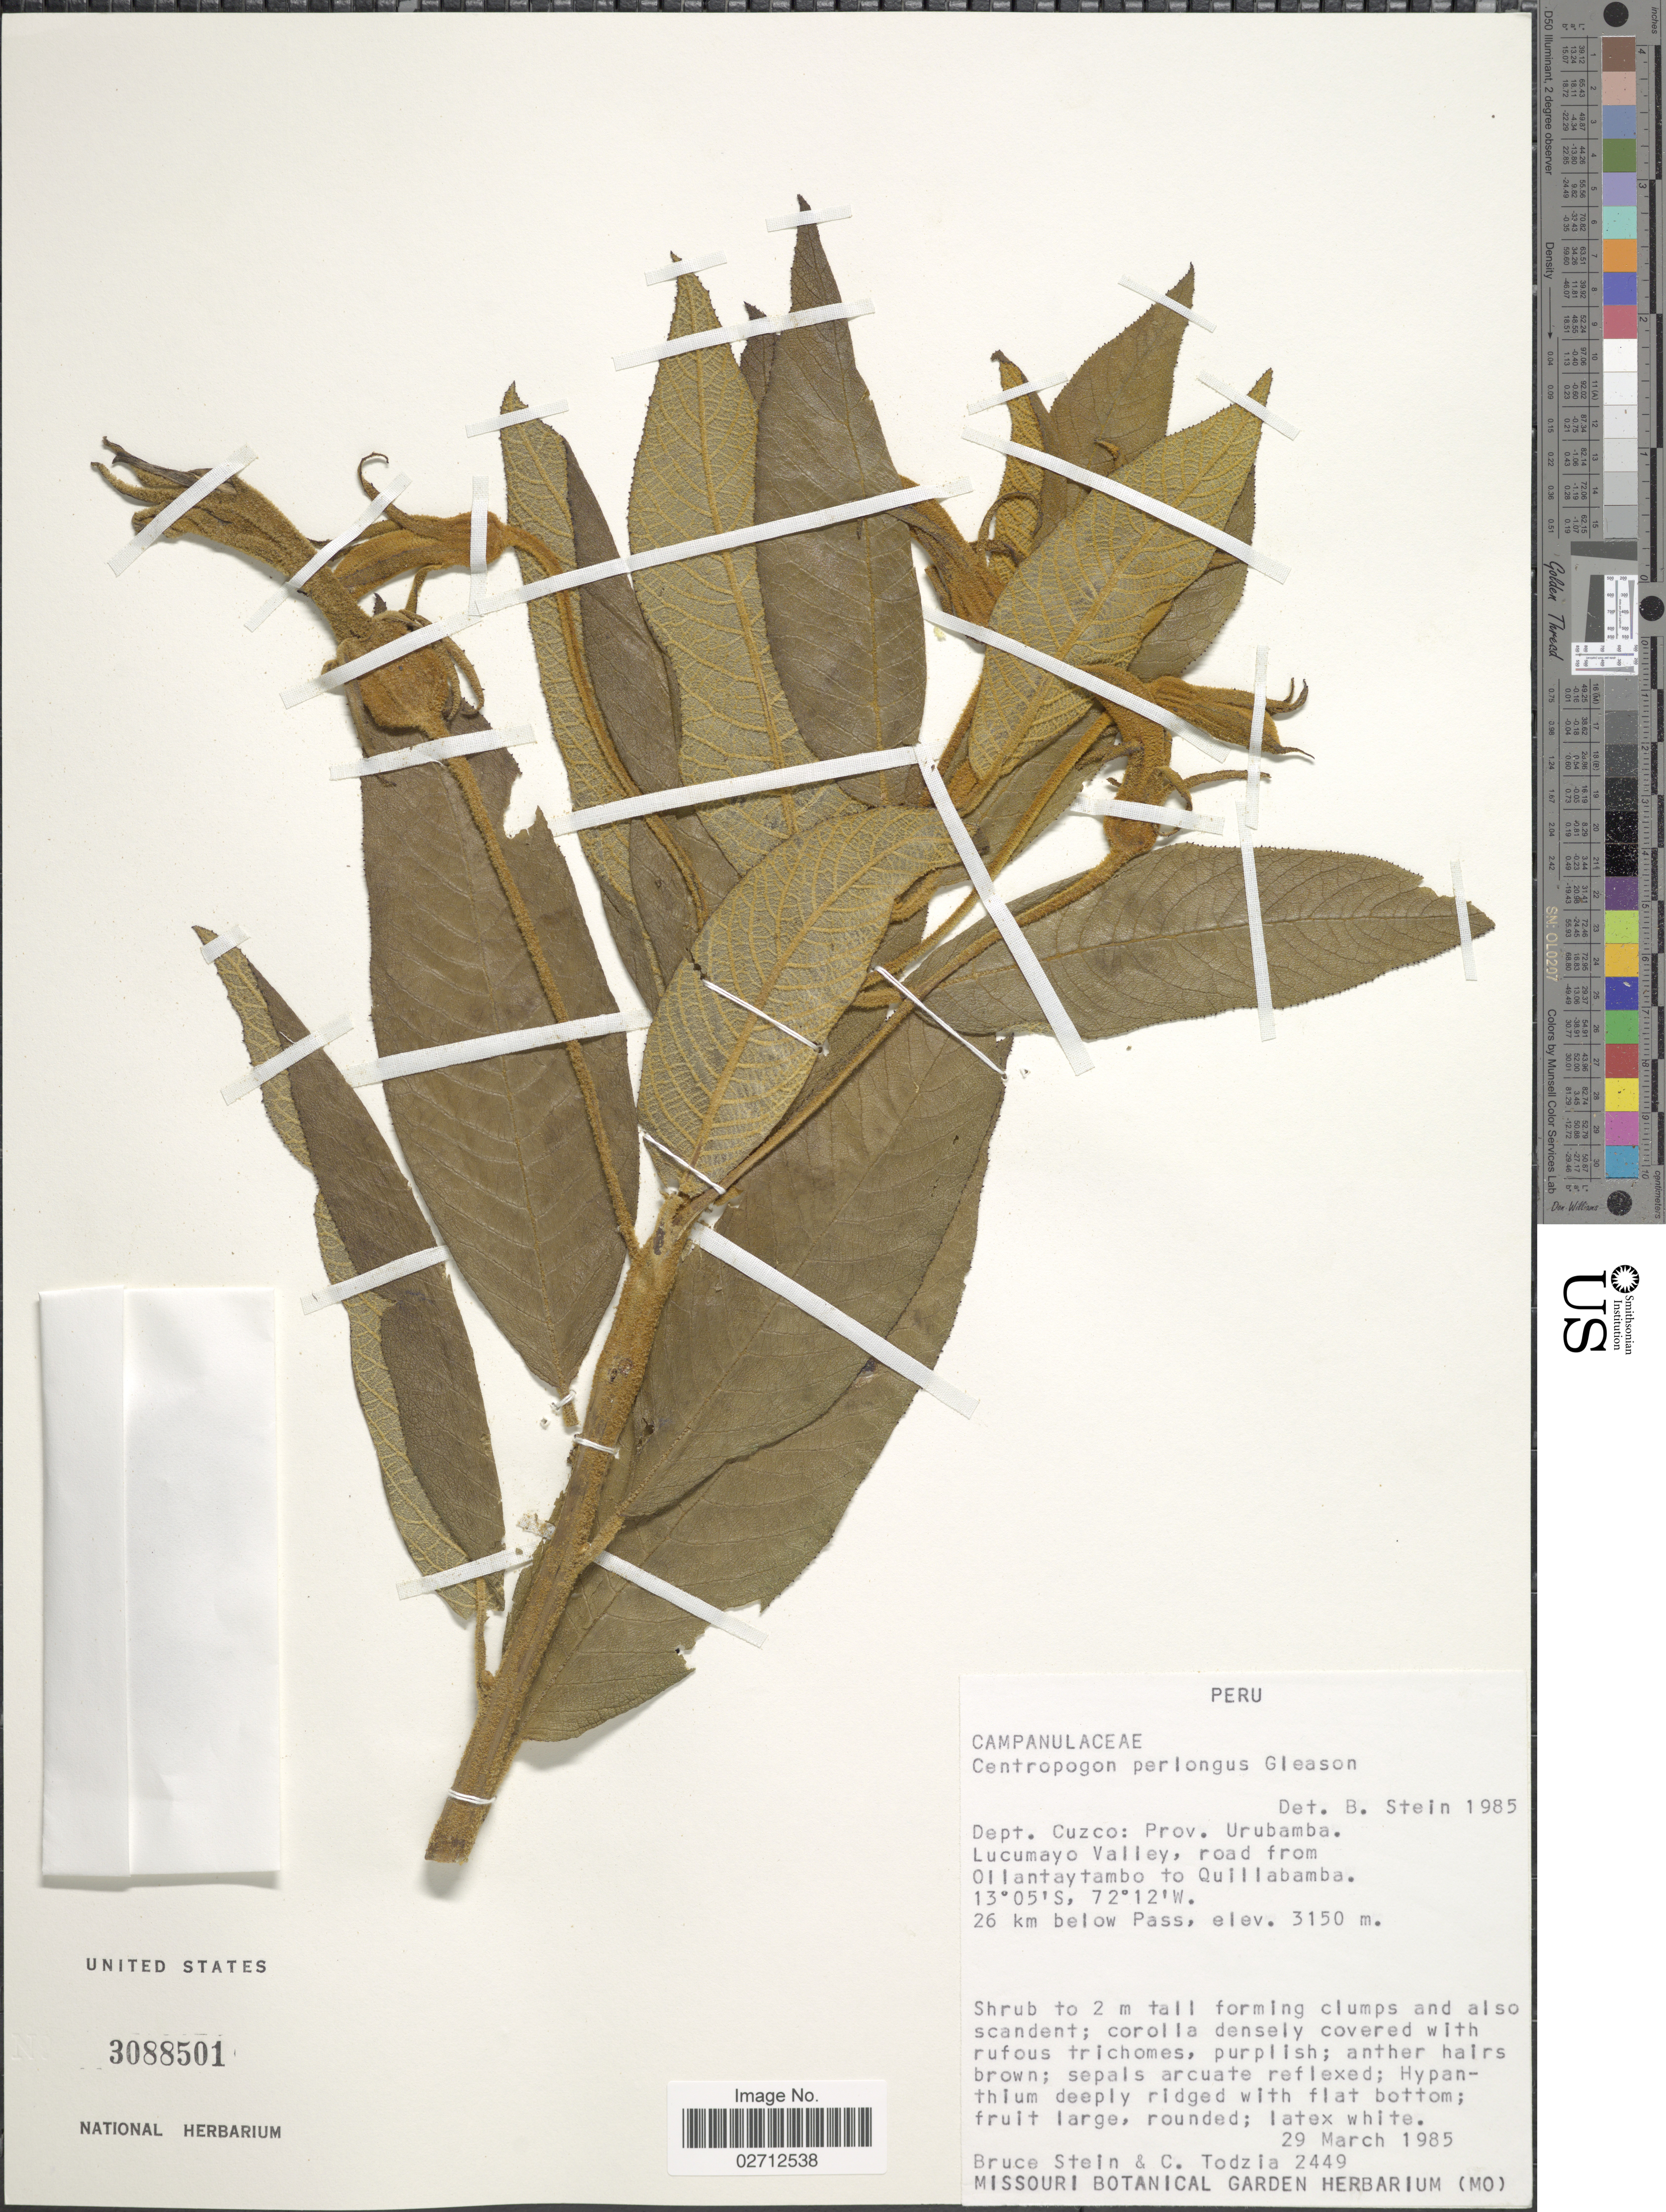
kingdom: Plantae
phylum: Tracheophyta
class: Magnoliopsida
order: Asterales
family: Campanulaceae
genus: Centropogon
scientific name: Centropogon perlongus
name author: Gleason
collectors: B. A. Stein & C. A. Todzia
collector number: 2449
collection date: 1985-03-29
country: Peru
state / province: Cusco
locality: Dept. Cusco: Prov. Urubamba. Lucumayo Valley, road from Ollantaytambo to Quillabamba. 26 km below Pass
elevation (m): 3150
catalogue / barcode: US 3088501